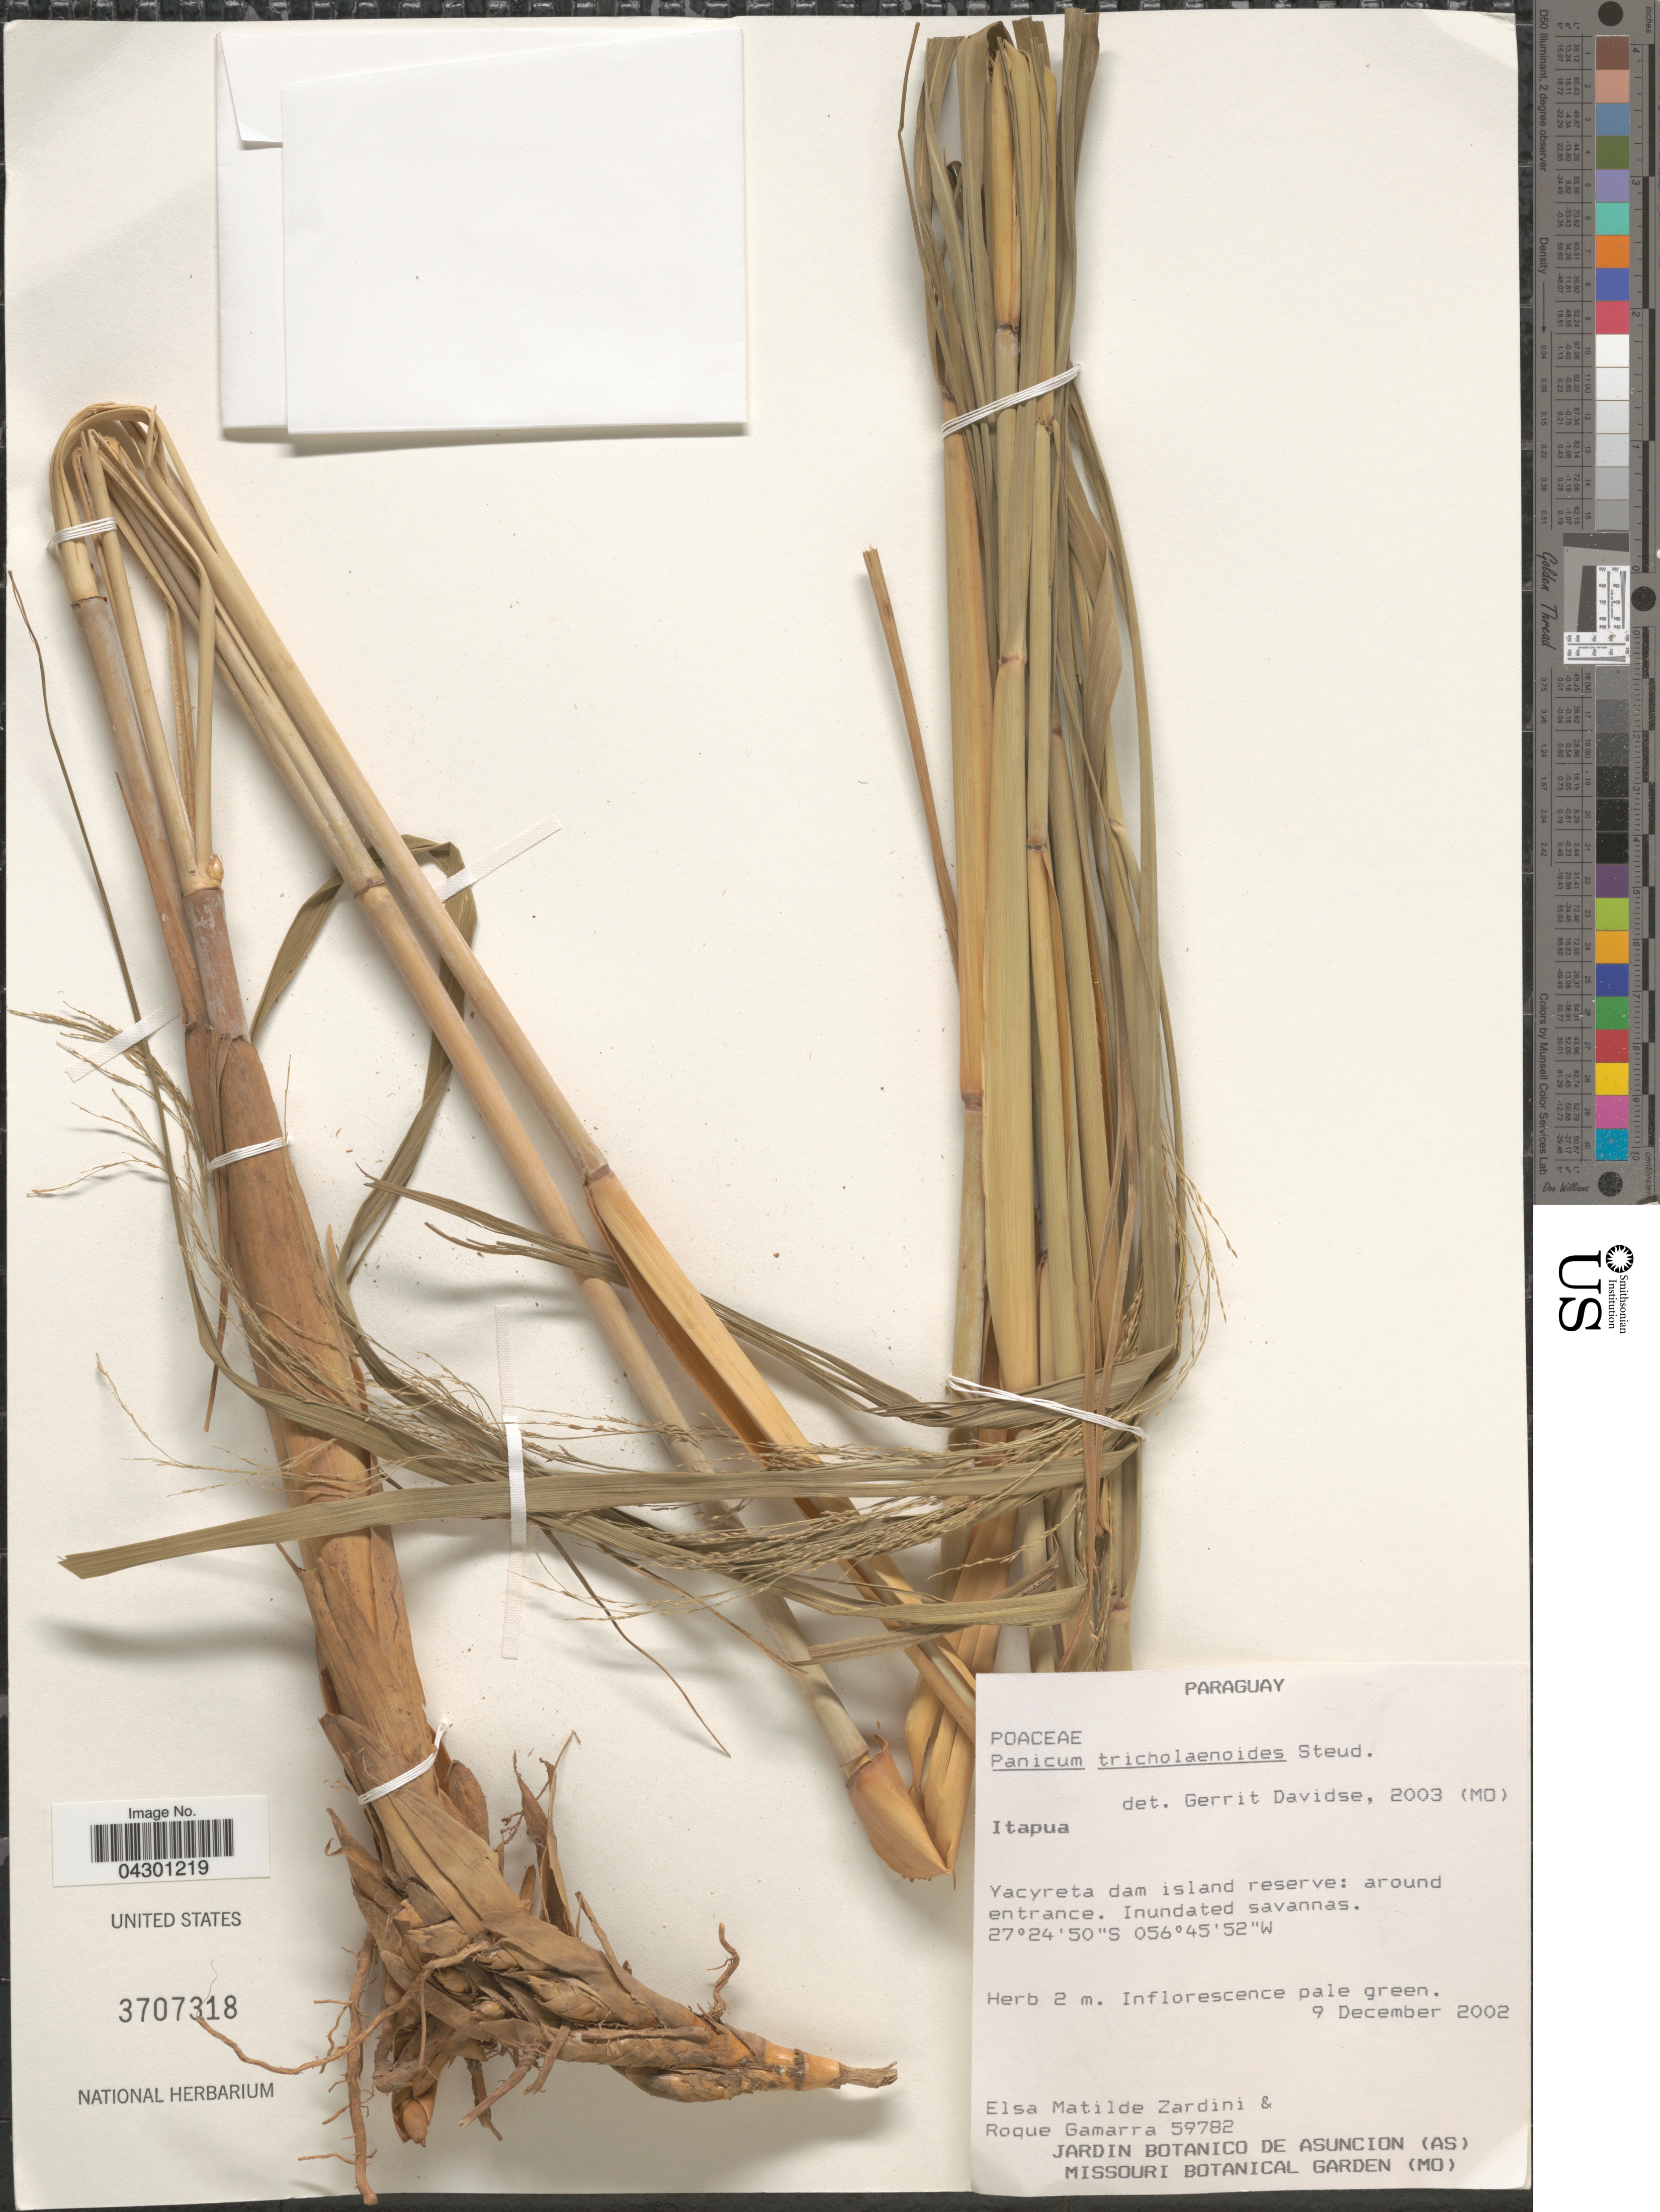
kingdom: Plantae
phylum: Tracheophyta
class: Liliopsida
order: Poales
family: Poaceae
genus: Panicum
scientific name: Panicum tricholaenoides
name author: Steud.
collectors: E. M. Zardini & R. Gamarra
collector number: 59782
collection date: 2002-12-09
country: Paraguay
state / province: Itapua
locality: Yacyreta dam island reserve: around entrance.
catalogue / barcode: US 3707318